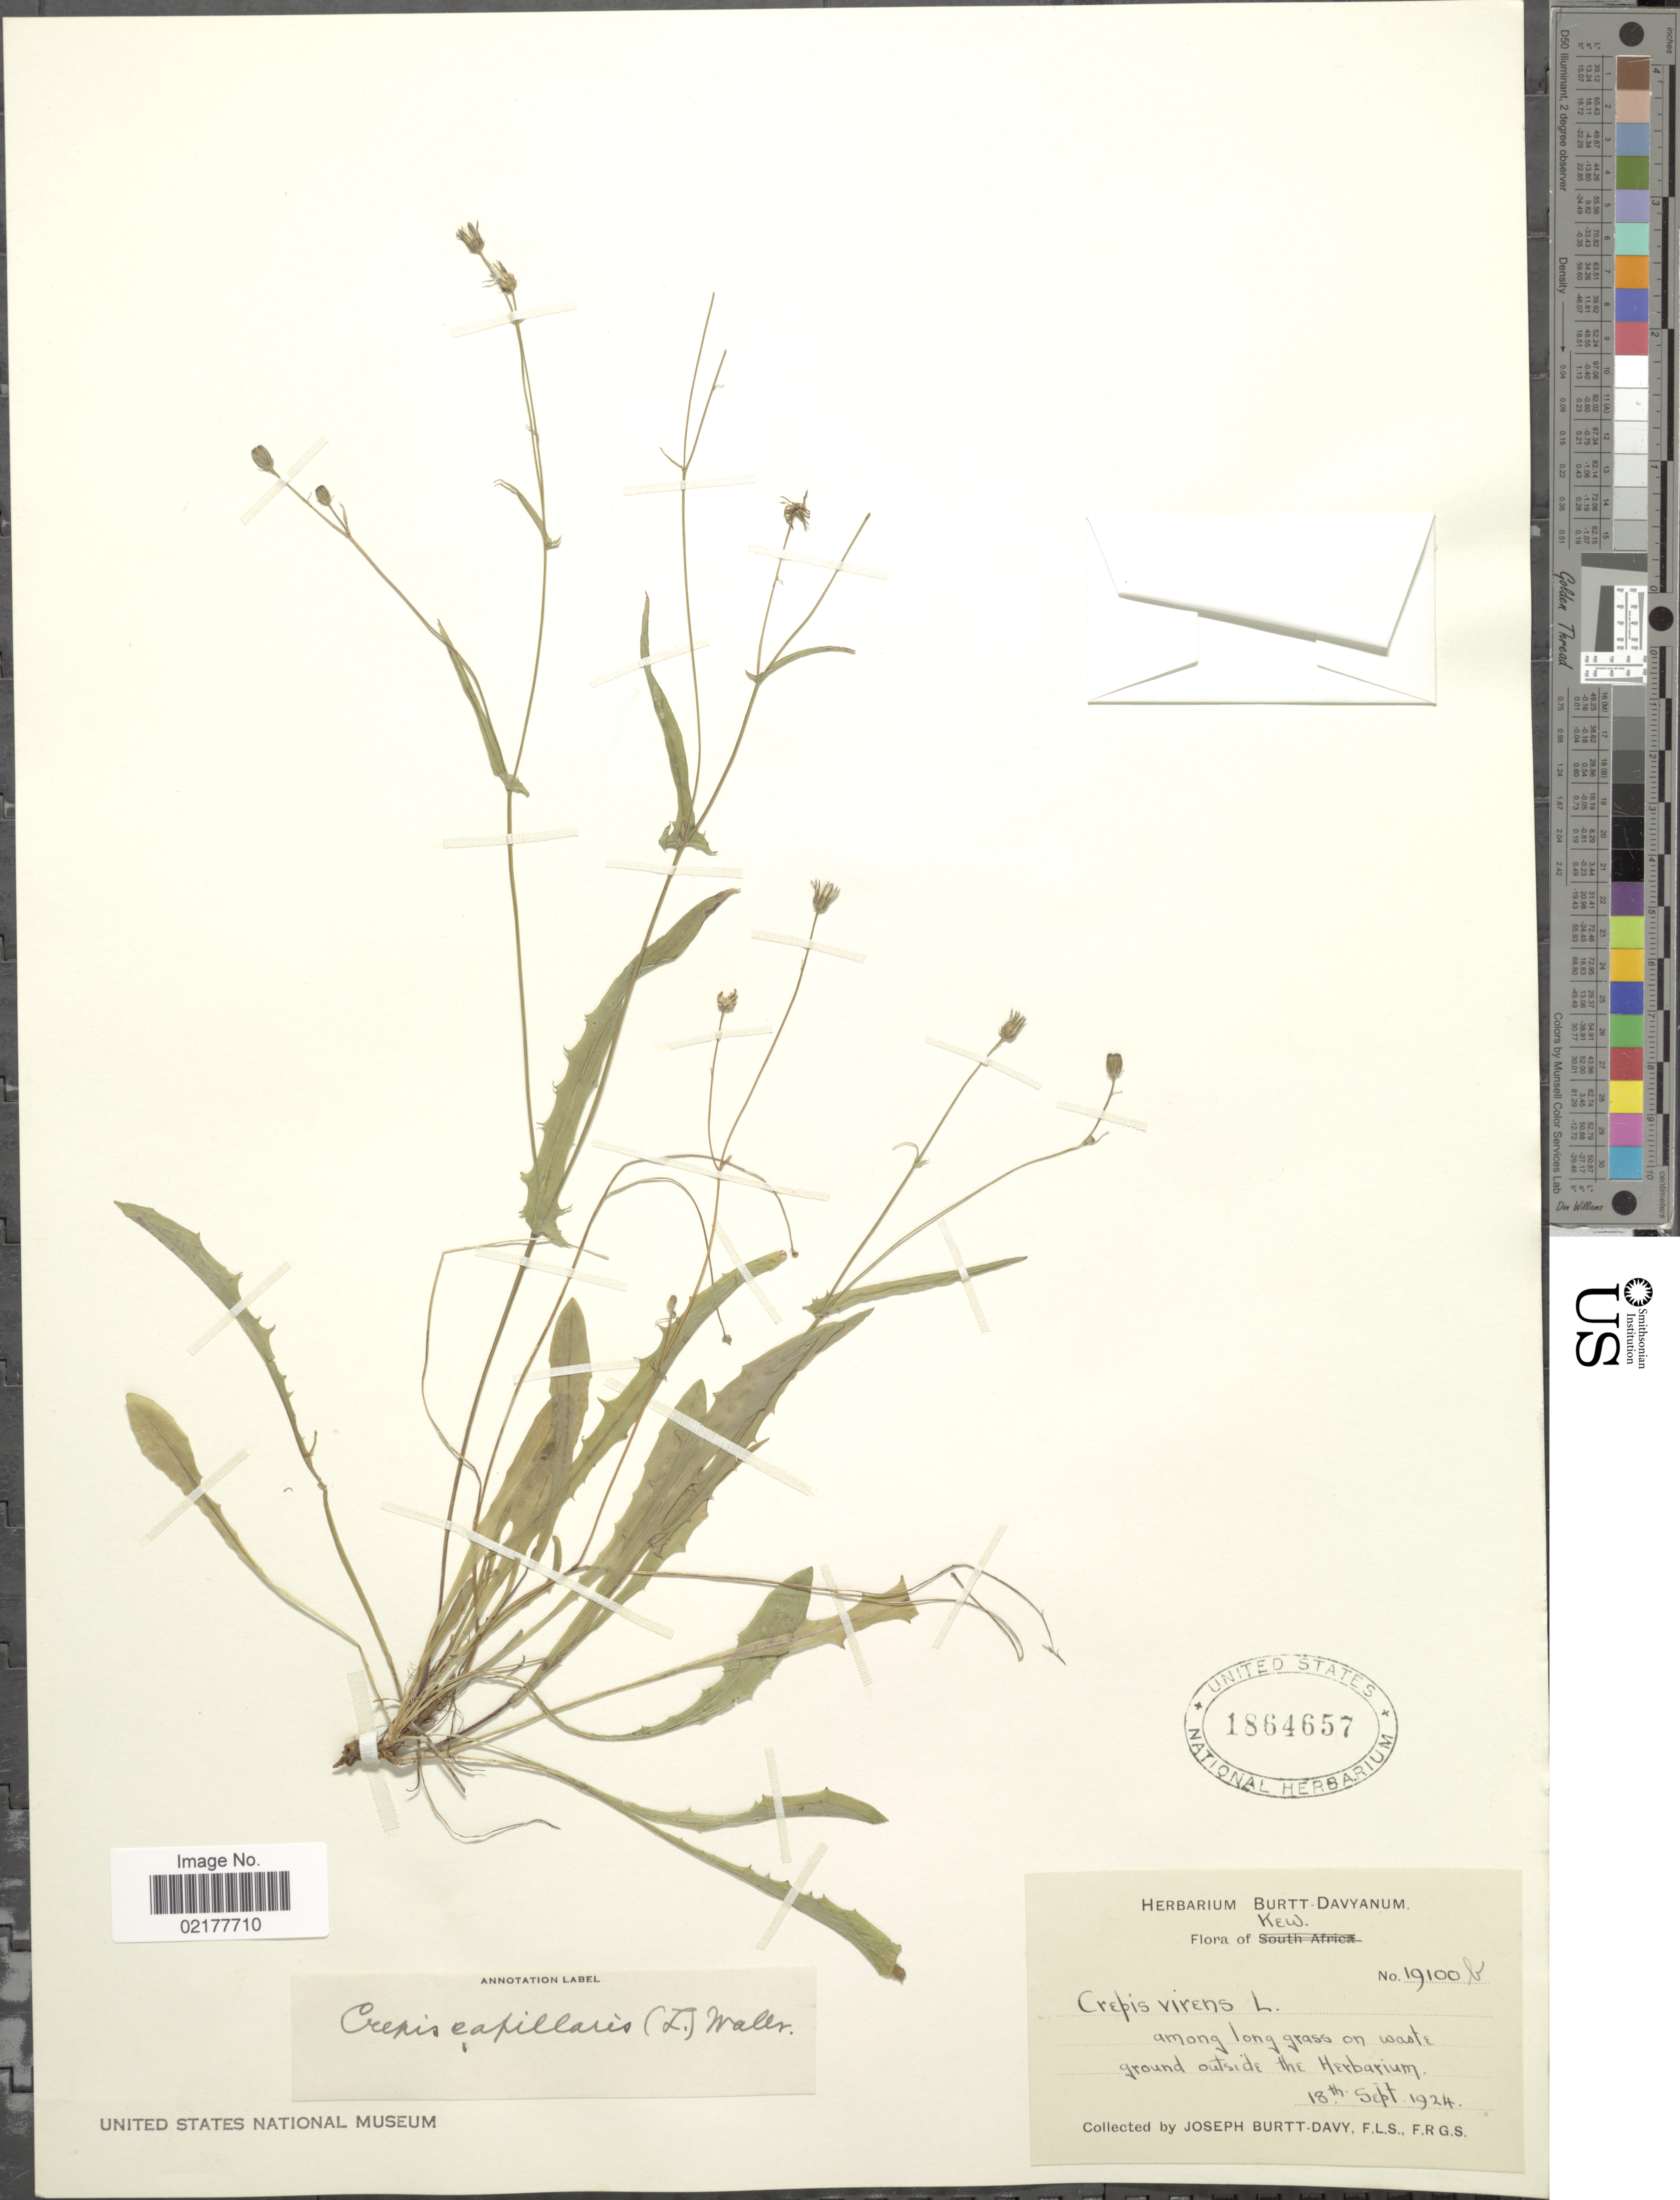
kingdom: Plantae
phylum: Tracheophyta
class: Magnoliopsida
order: Asterales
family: Asteraceae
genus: Crepis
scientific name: Crepis capillaris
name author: (L.) Wallr.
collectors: J. Burtt Davy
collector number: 19100b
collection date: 1924-09-18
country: United Kingdom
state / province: England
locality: Kew. Outside the Herbarium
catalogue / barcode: US 1864657